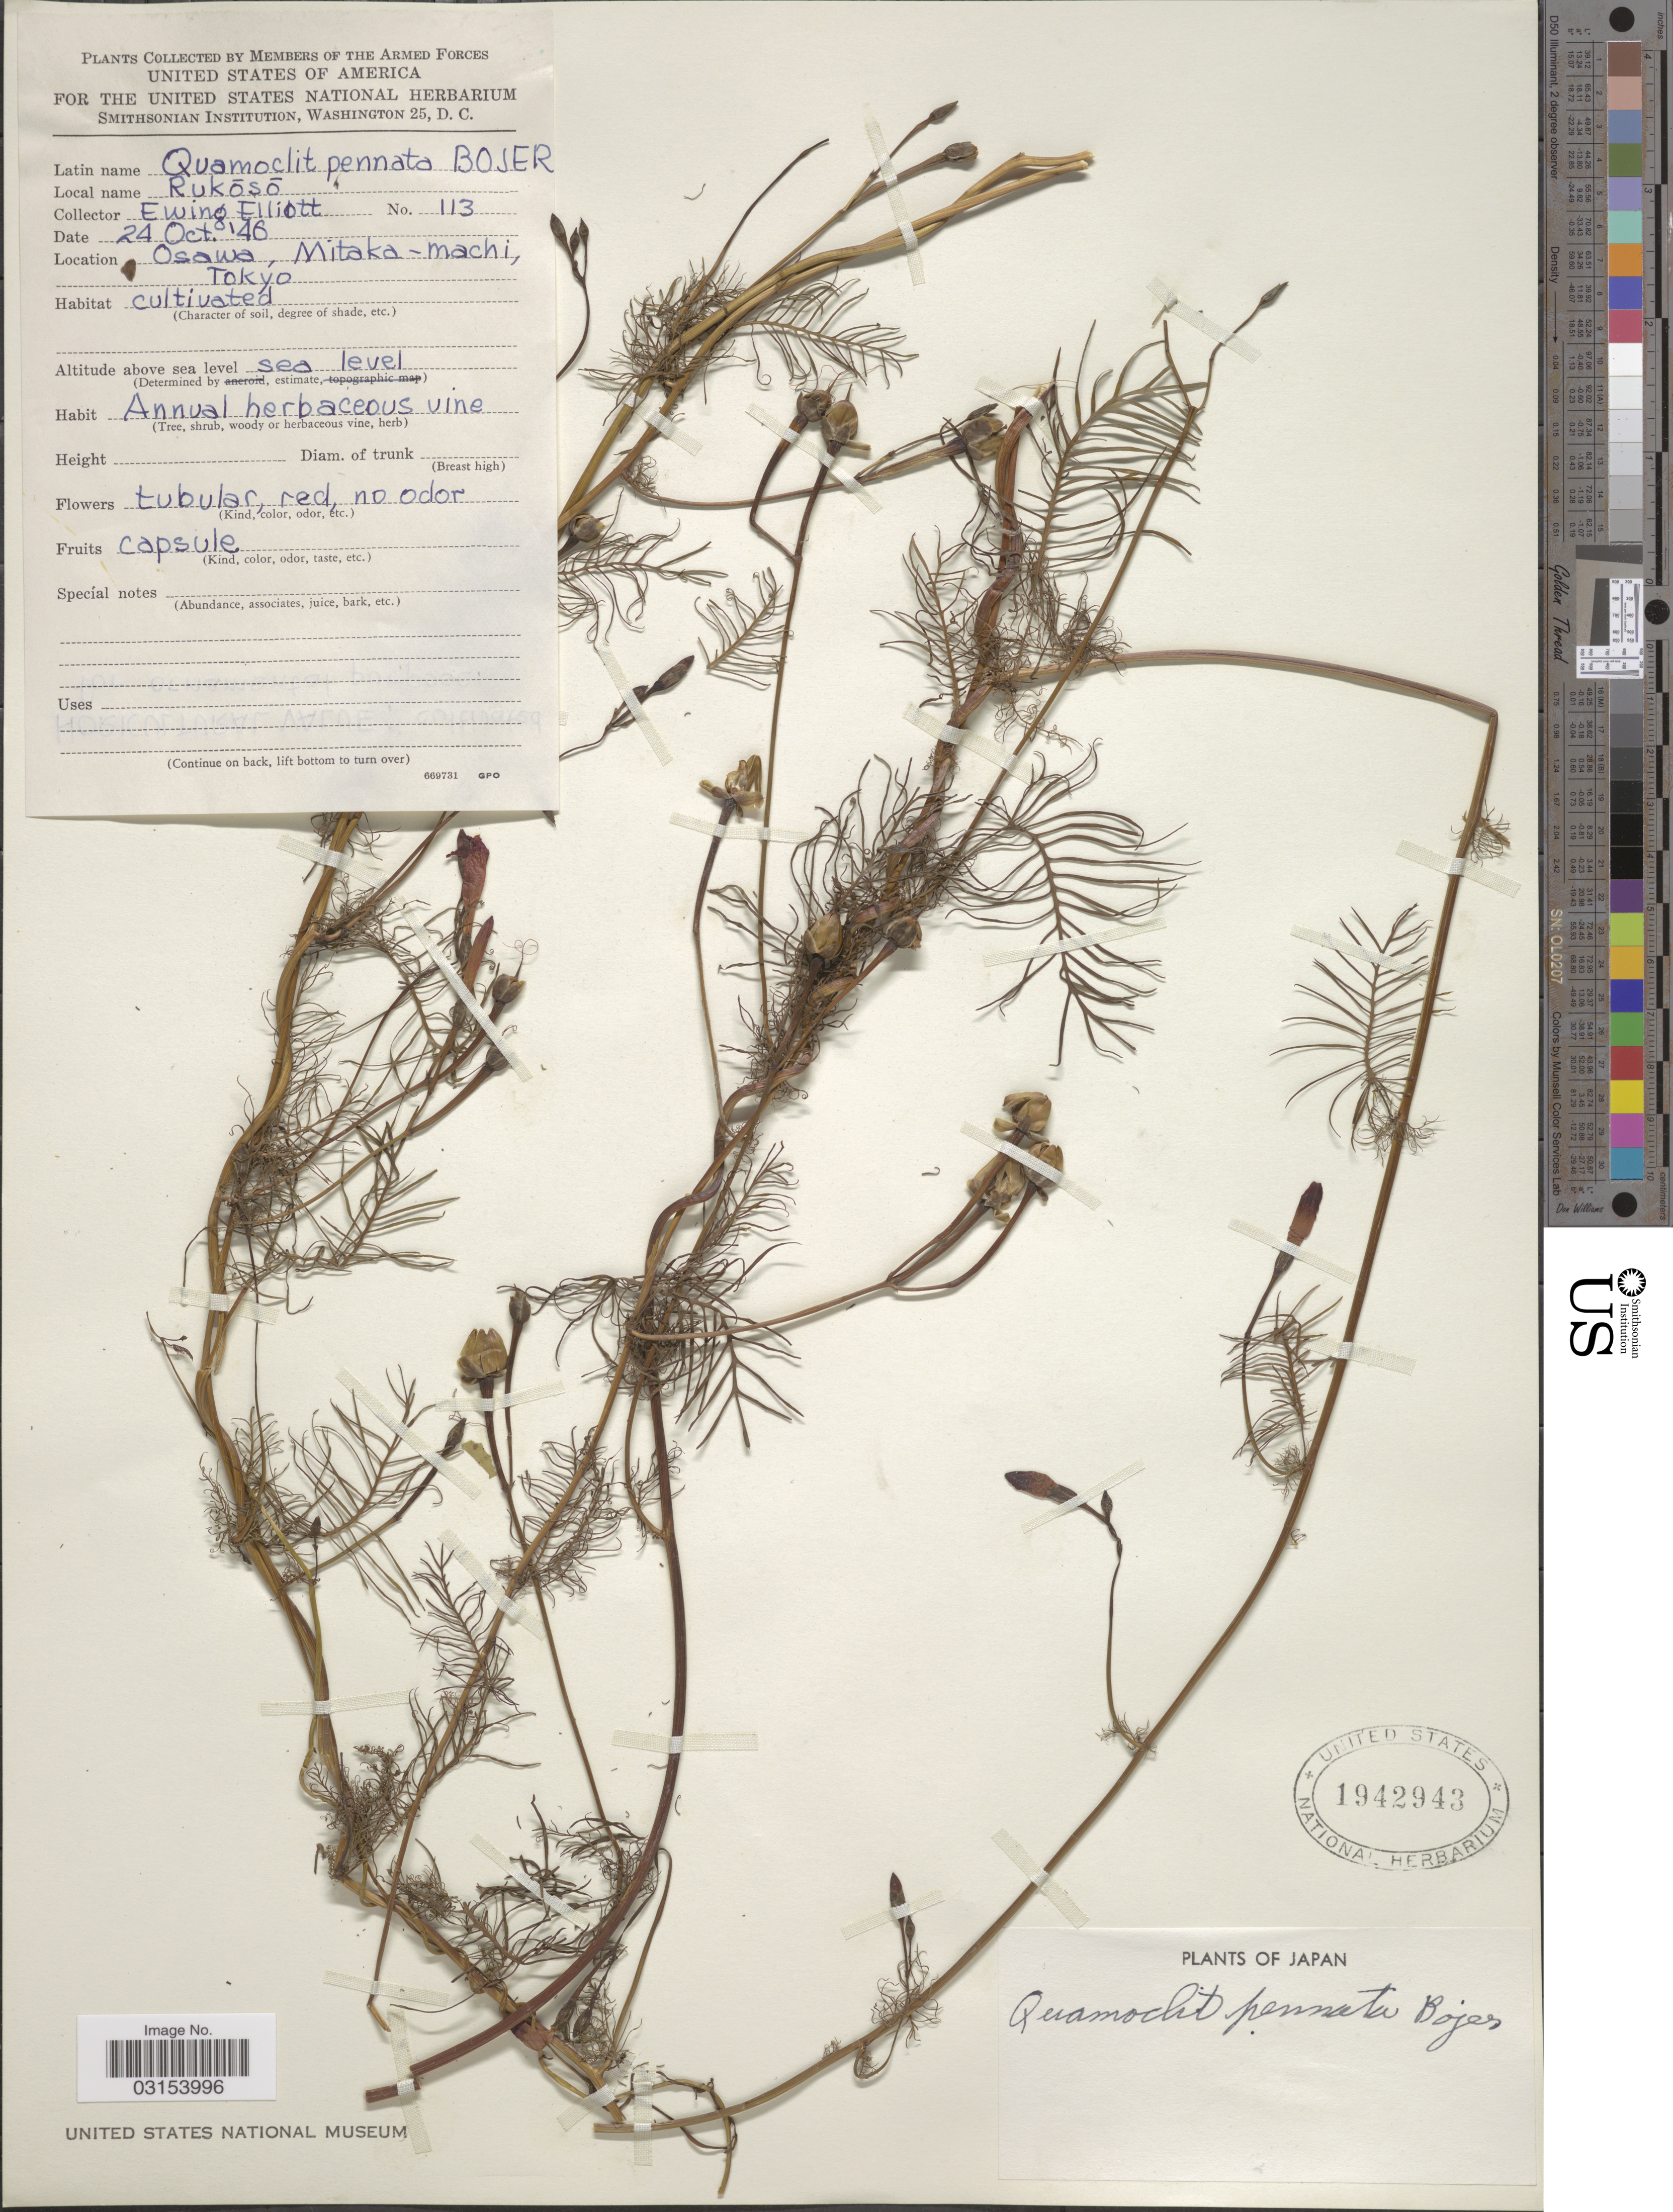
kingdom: Plantae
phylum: Tracheophyta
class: Magnoliopsida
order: Solanales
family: Convolvulaceae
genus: Ipomoea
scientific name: Ipomoea quamoclit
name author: L.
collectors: E. Elliott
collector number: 113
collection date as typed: Transcribed d/m/y: 24/10/46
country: Japan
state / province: Tokyo, Federal City of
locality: Osawa, Mitaka - machi, Tokyo.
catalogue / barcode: US 1942943